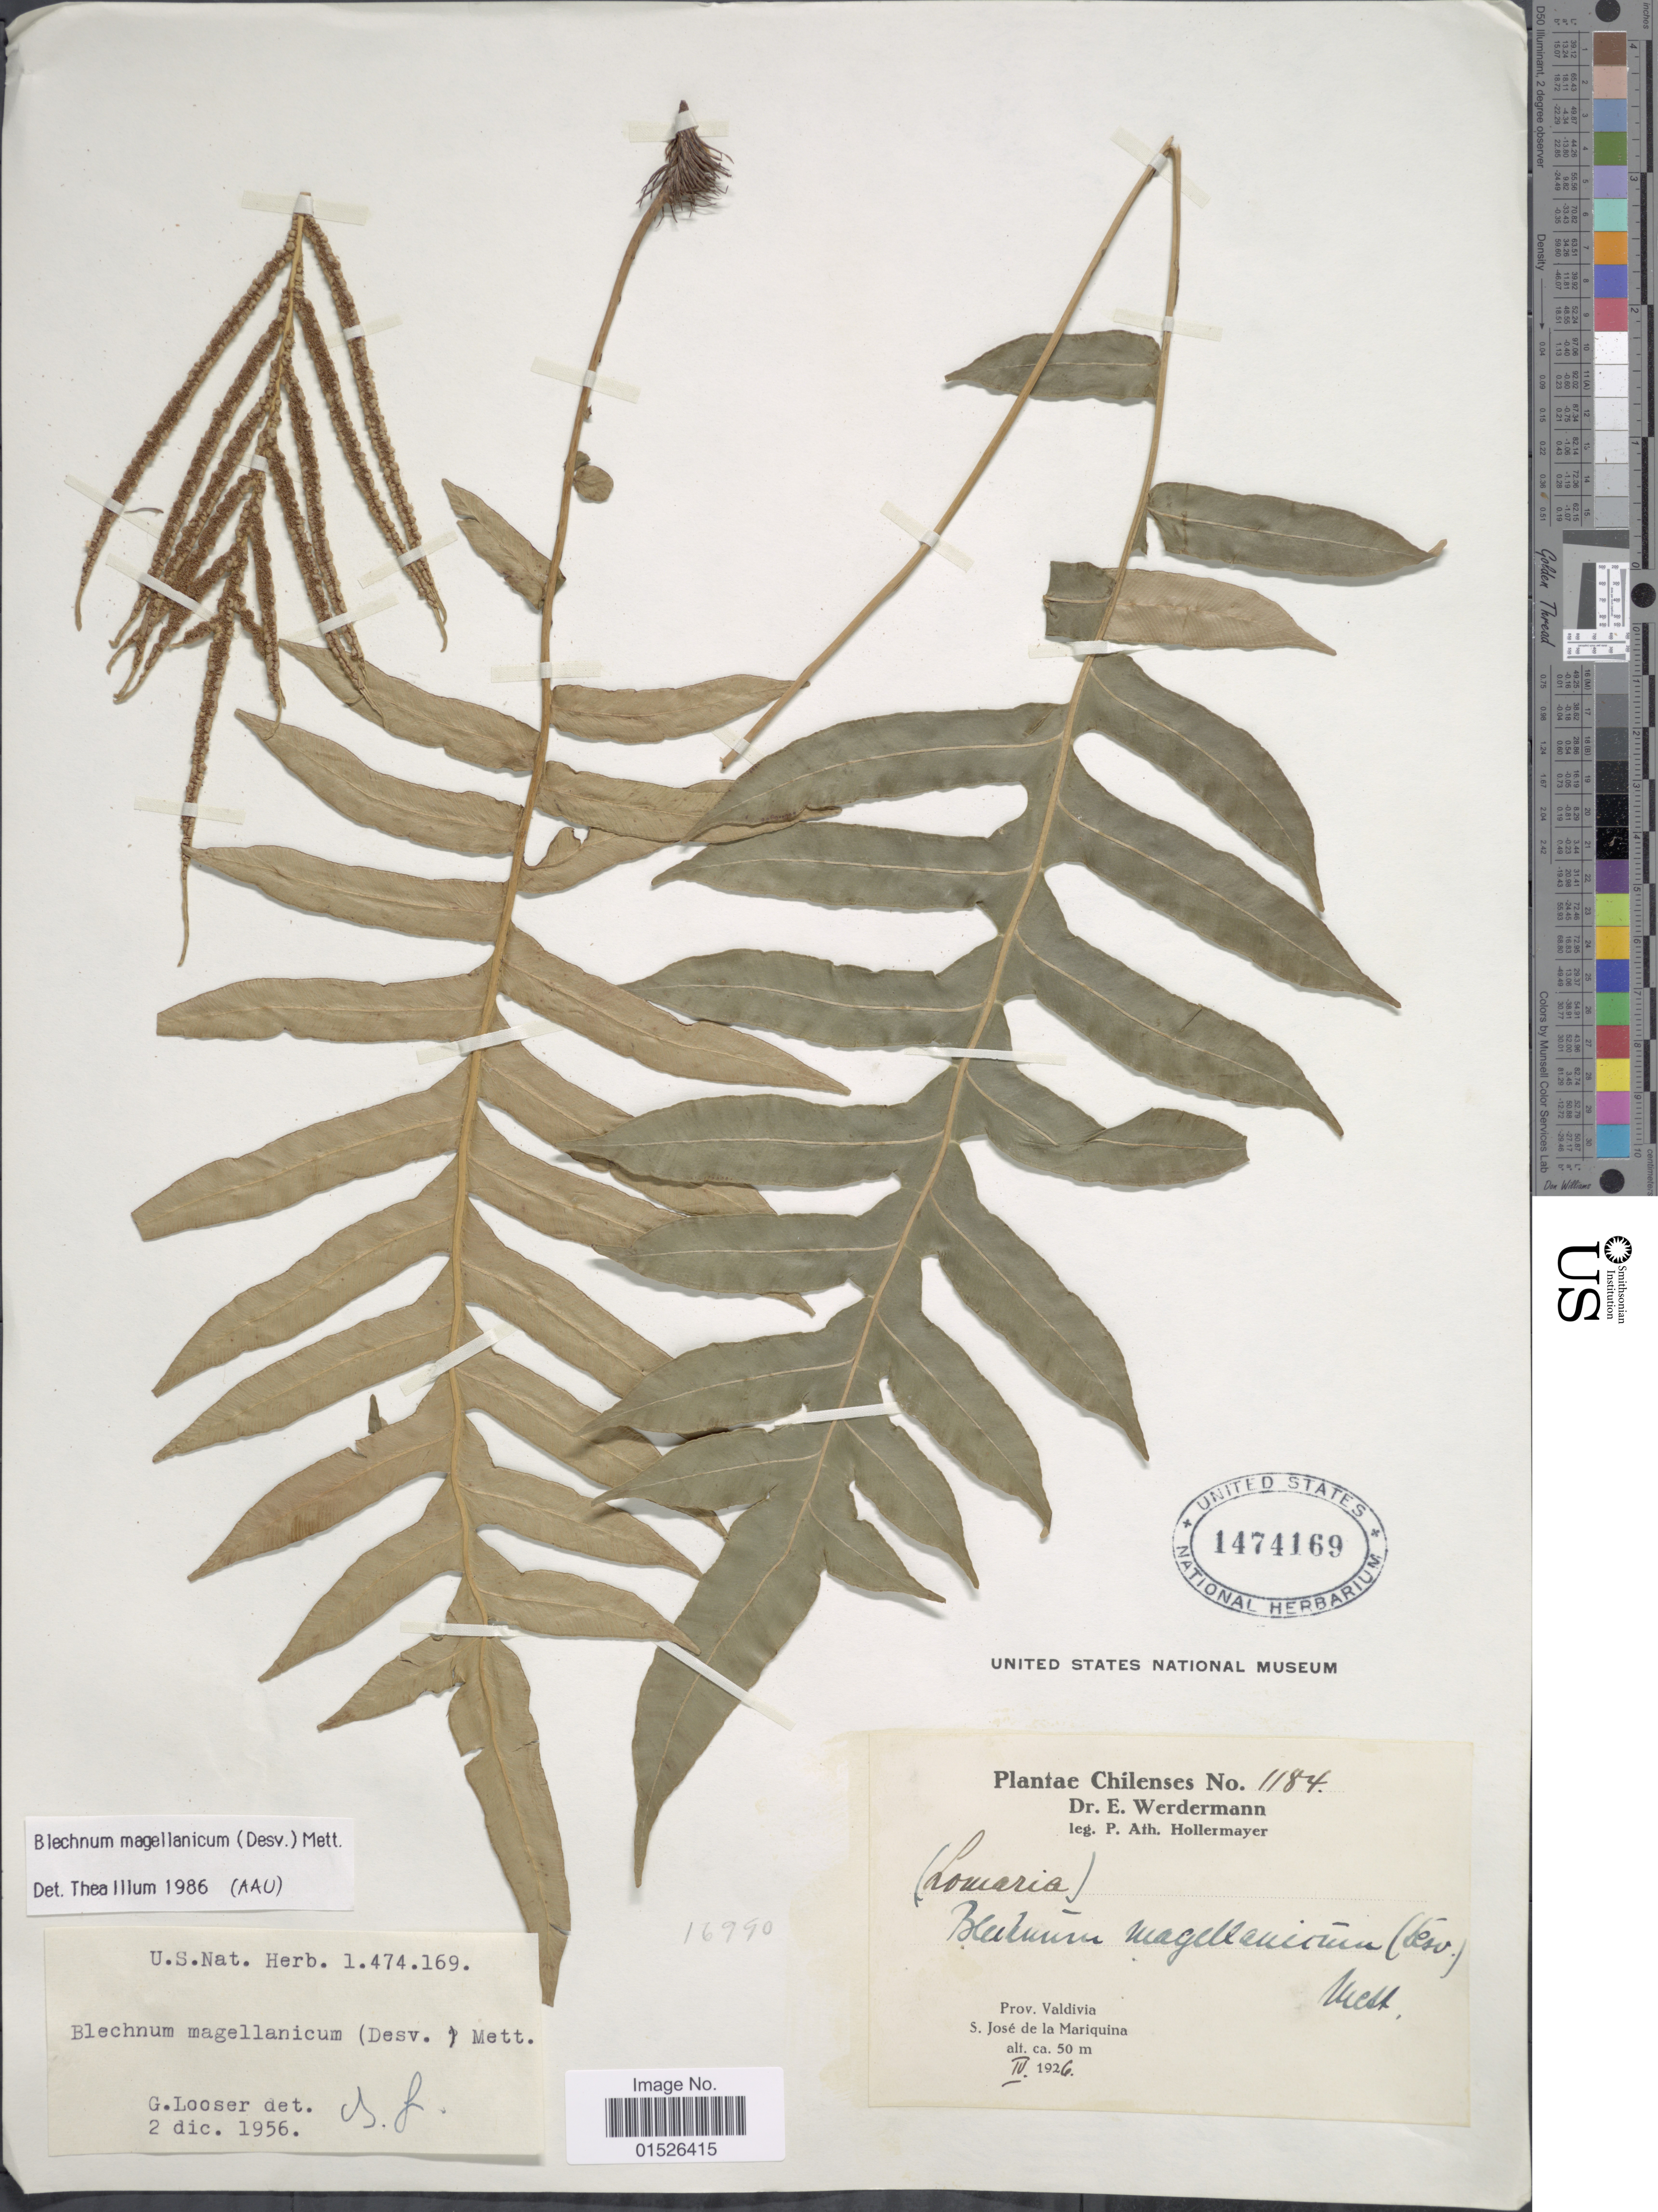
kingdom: Plantae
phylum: Tracheophyta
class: Polypodiopsida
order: Polypodiales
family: Blechnaceae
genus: Blechnum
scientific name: Blechnum magellanicum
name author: Mett.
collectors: P. Hollermayer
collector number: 1184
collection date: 1926-04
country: Chile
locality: Chilenses, Prov. Valdivia, S. Jose de la Mariquina.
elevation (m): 50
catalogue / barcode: US 1474169